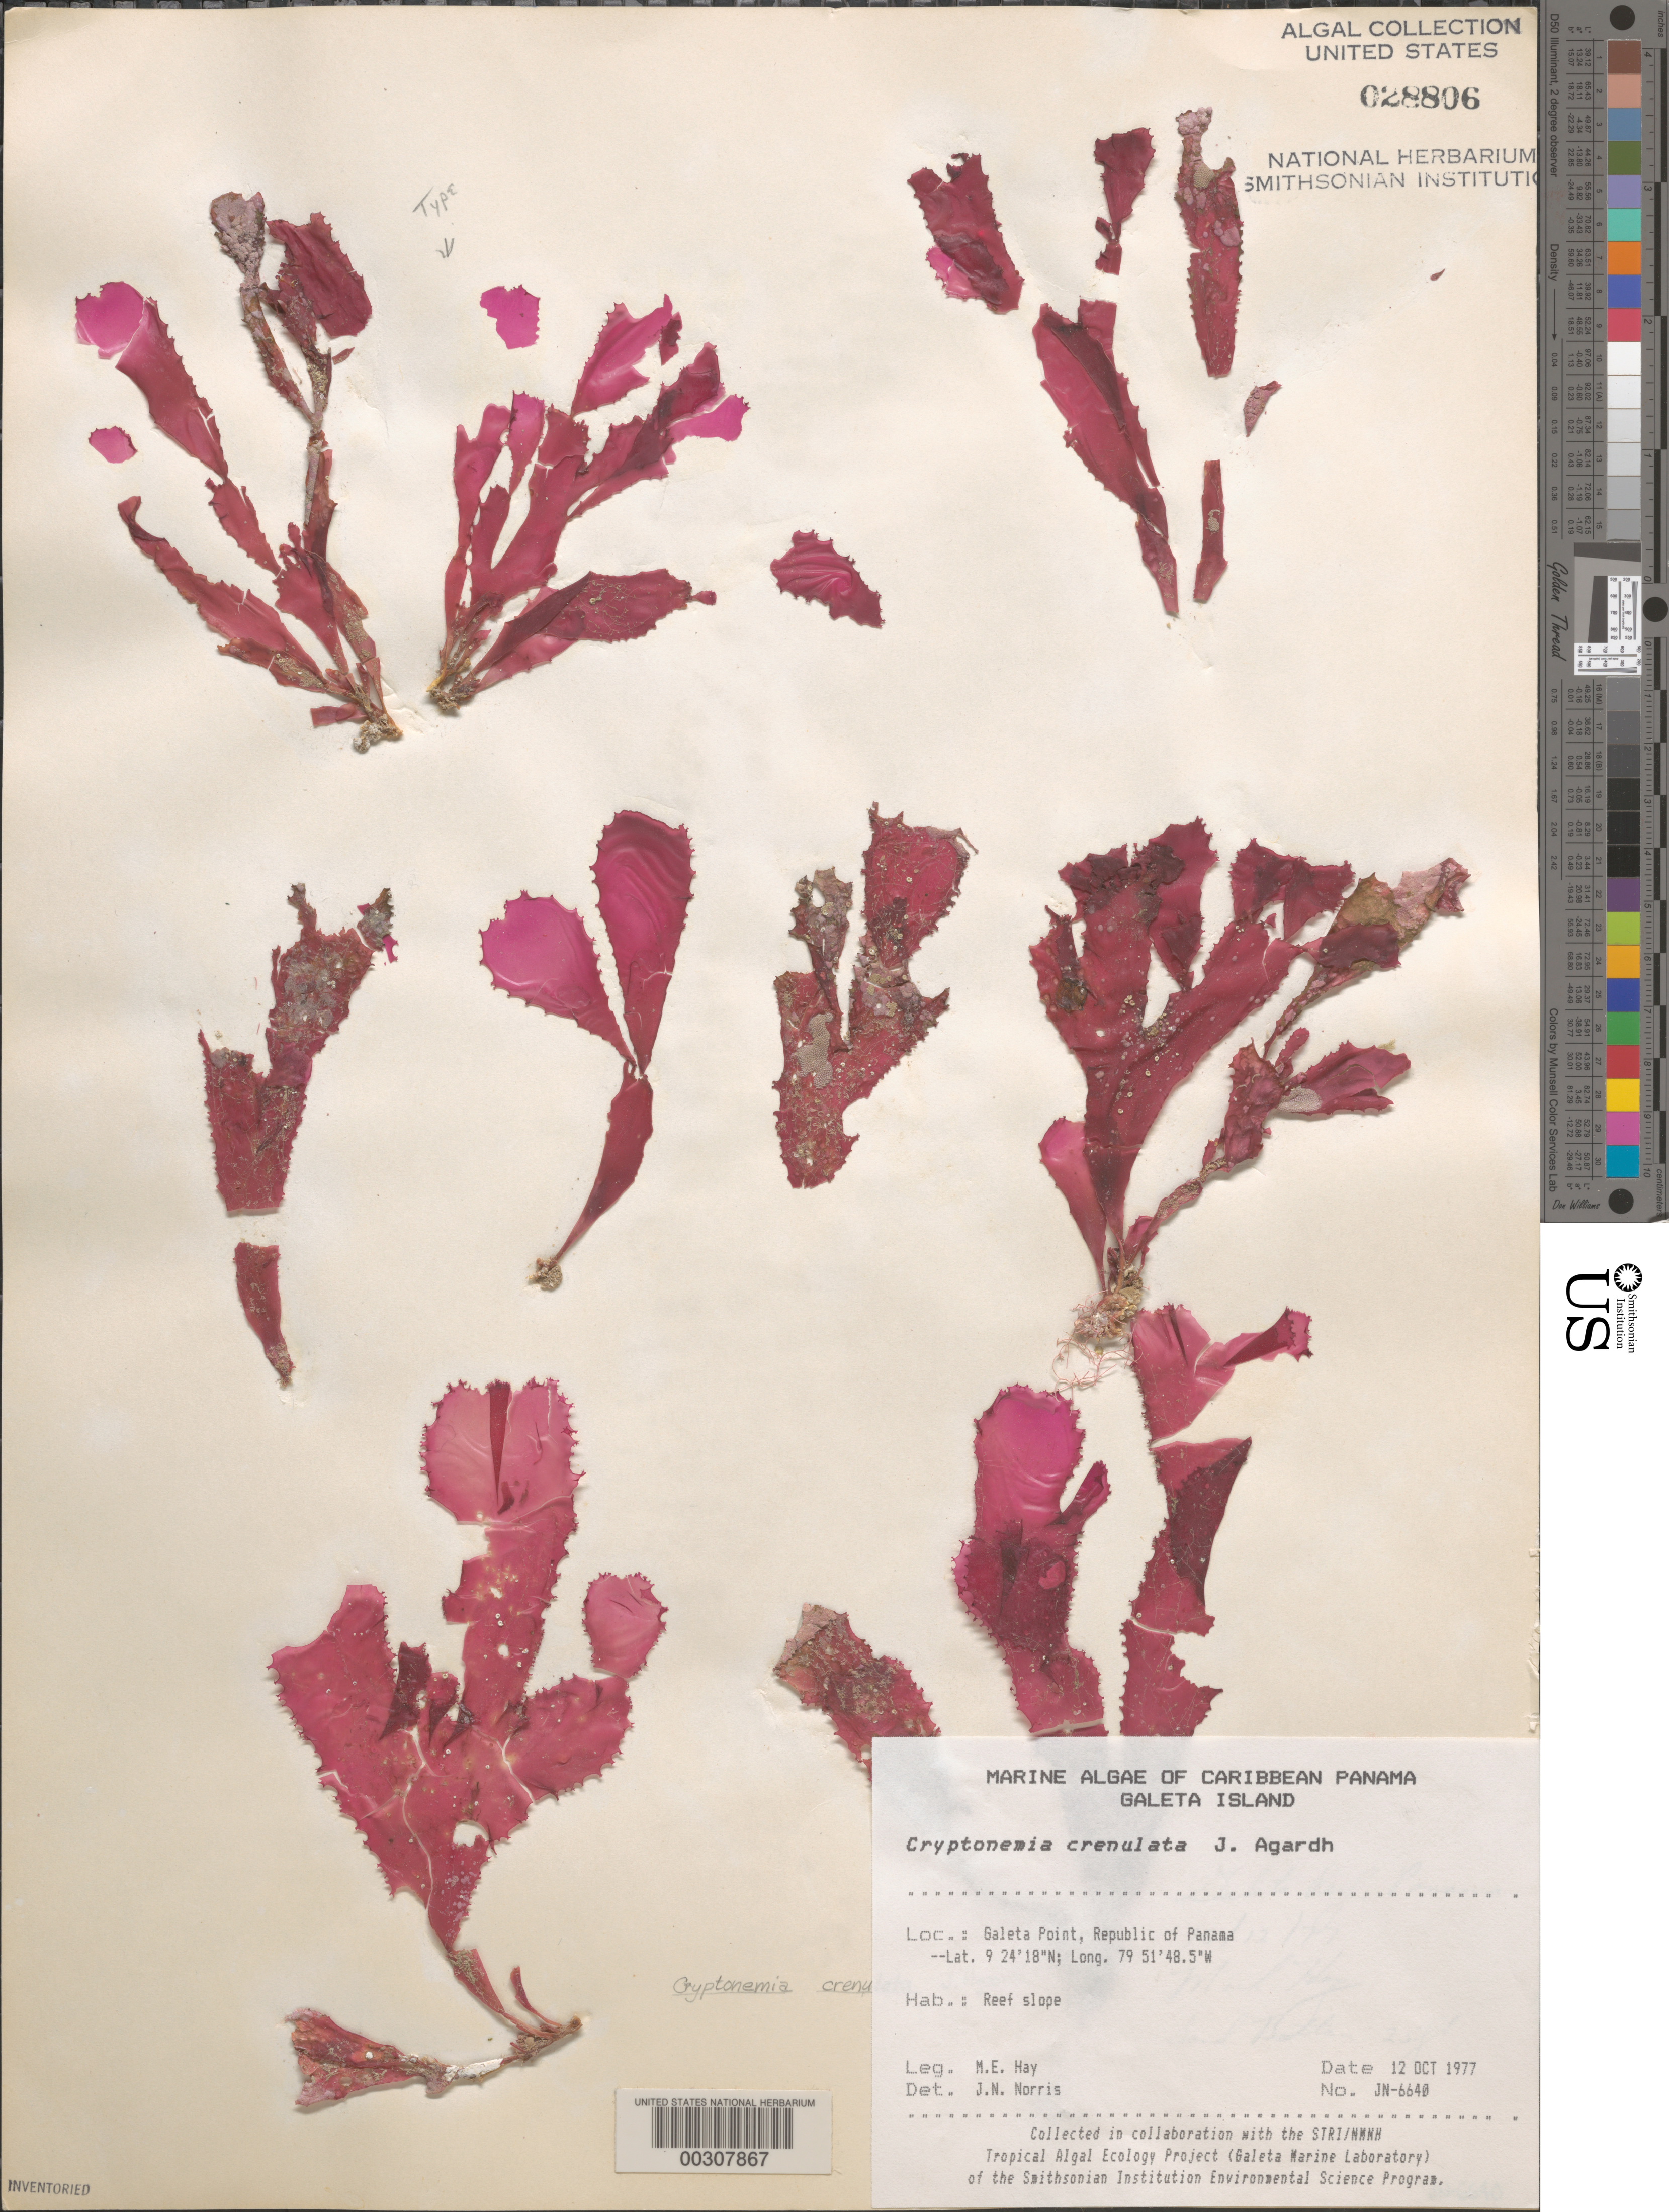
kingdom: Plantae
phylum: Rhodophyta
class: Florideophyceae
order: Halymeniales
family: Halymeniaceae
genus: Cryptonemia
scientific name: Cryptonemia crenulata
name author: (J. Agardh) J. Agardh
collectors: M. E. Hay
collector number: JN-6640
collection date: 1977-10-12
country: Panama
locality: Caribbean Panama. Galeta Island. Galeta Point, Republic of Panama.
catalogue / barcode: US 28806